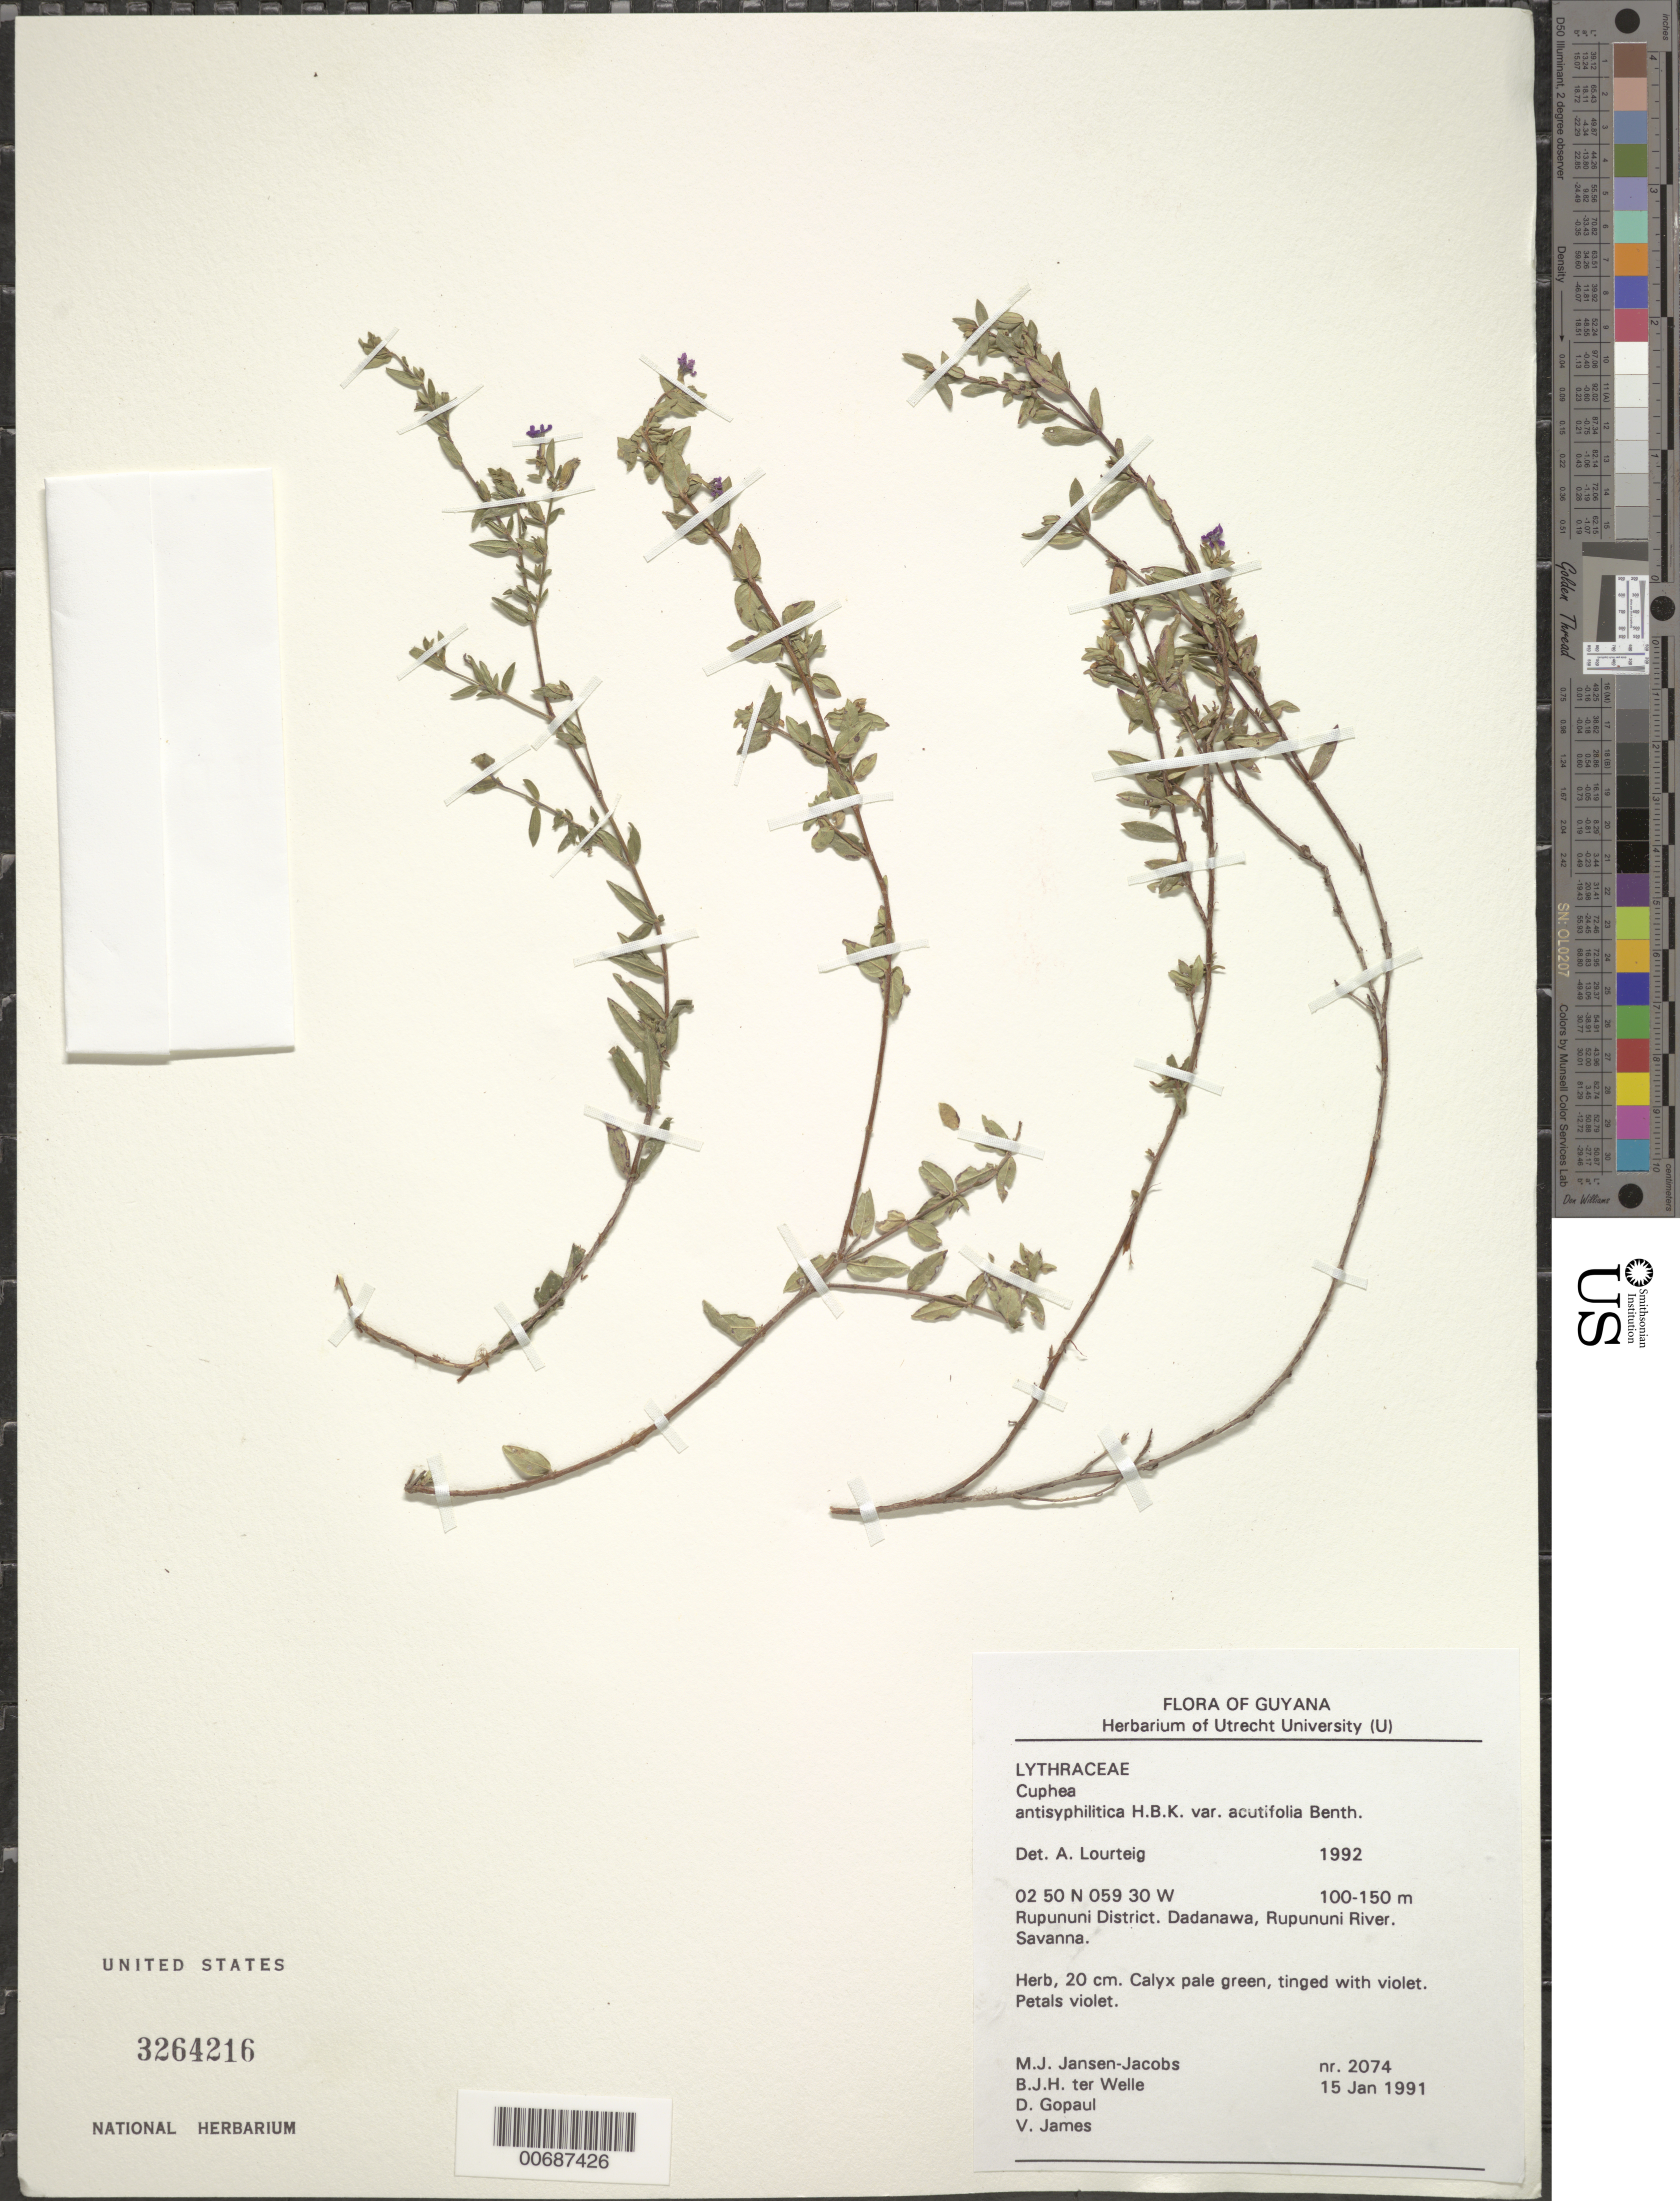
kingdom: Plantae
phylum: Tracheophyta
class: Magnoliopsida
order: Myrtales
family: Lythraceae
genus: Cuphea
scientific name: Cuphea antisyphilitica var. acutifolia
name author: Benth.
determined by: Lourteig, A.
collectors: M. J. Jansen-Jacobs, B. Welle, D. Gopaul & V. James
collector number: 2074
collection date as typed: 15-Jan-91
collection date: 1991-01-15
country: Guyana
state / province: U. Takutu-U. Essequibo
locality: Dadanawa, Rupununi River, Rupununi District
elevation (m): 100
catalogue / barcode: US 3264216